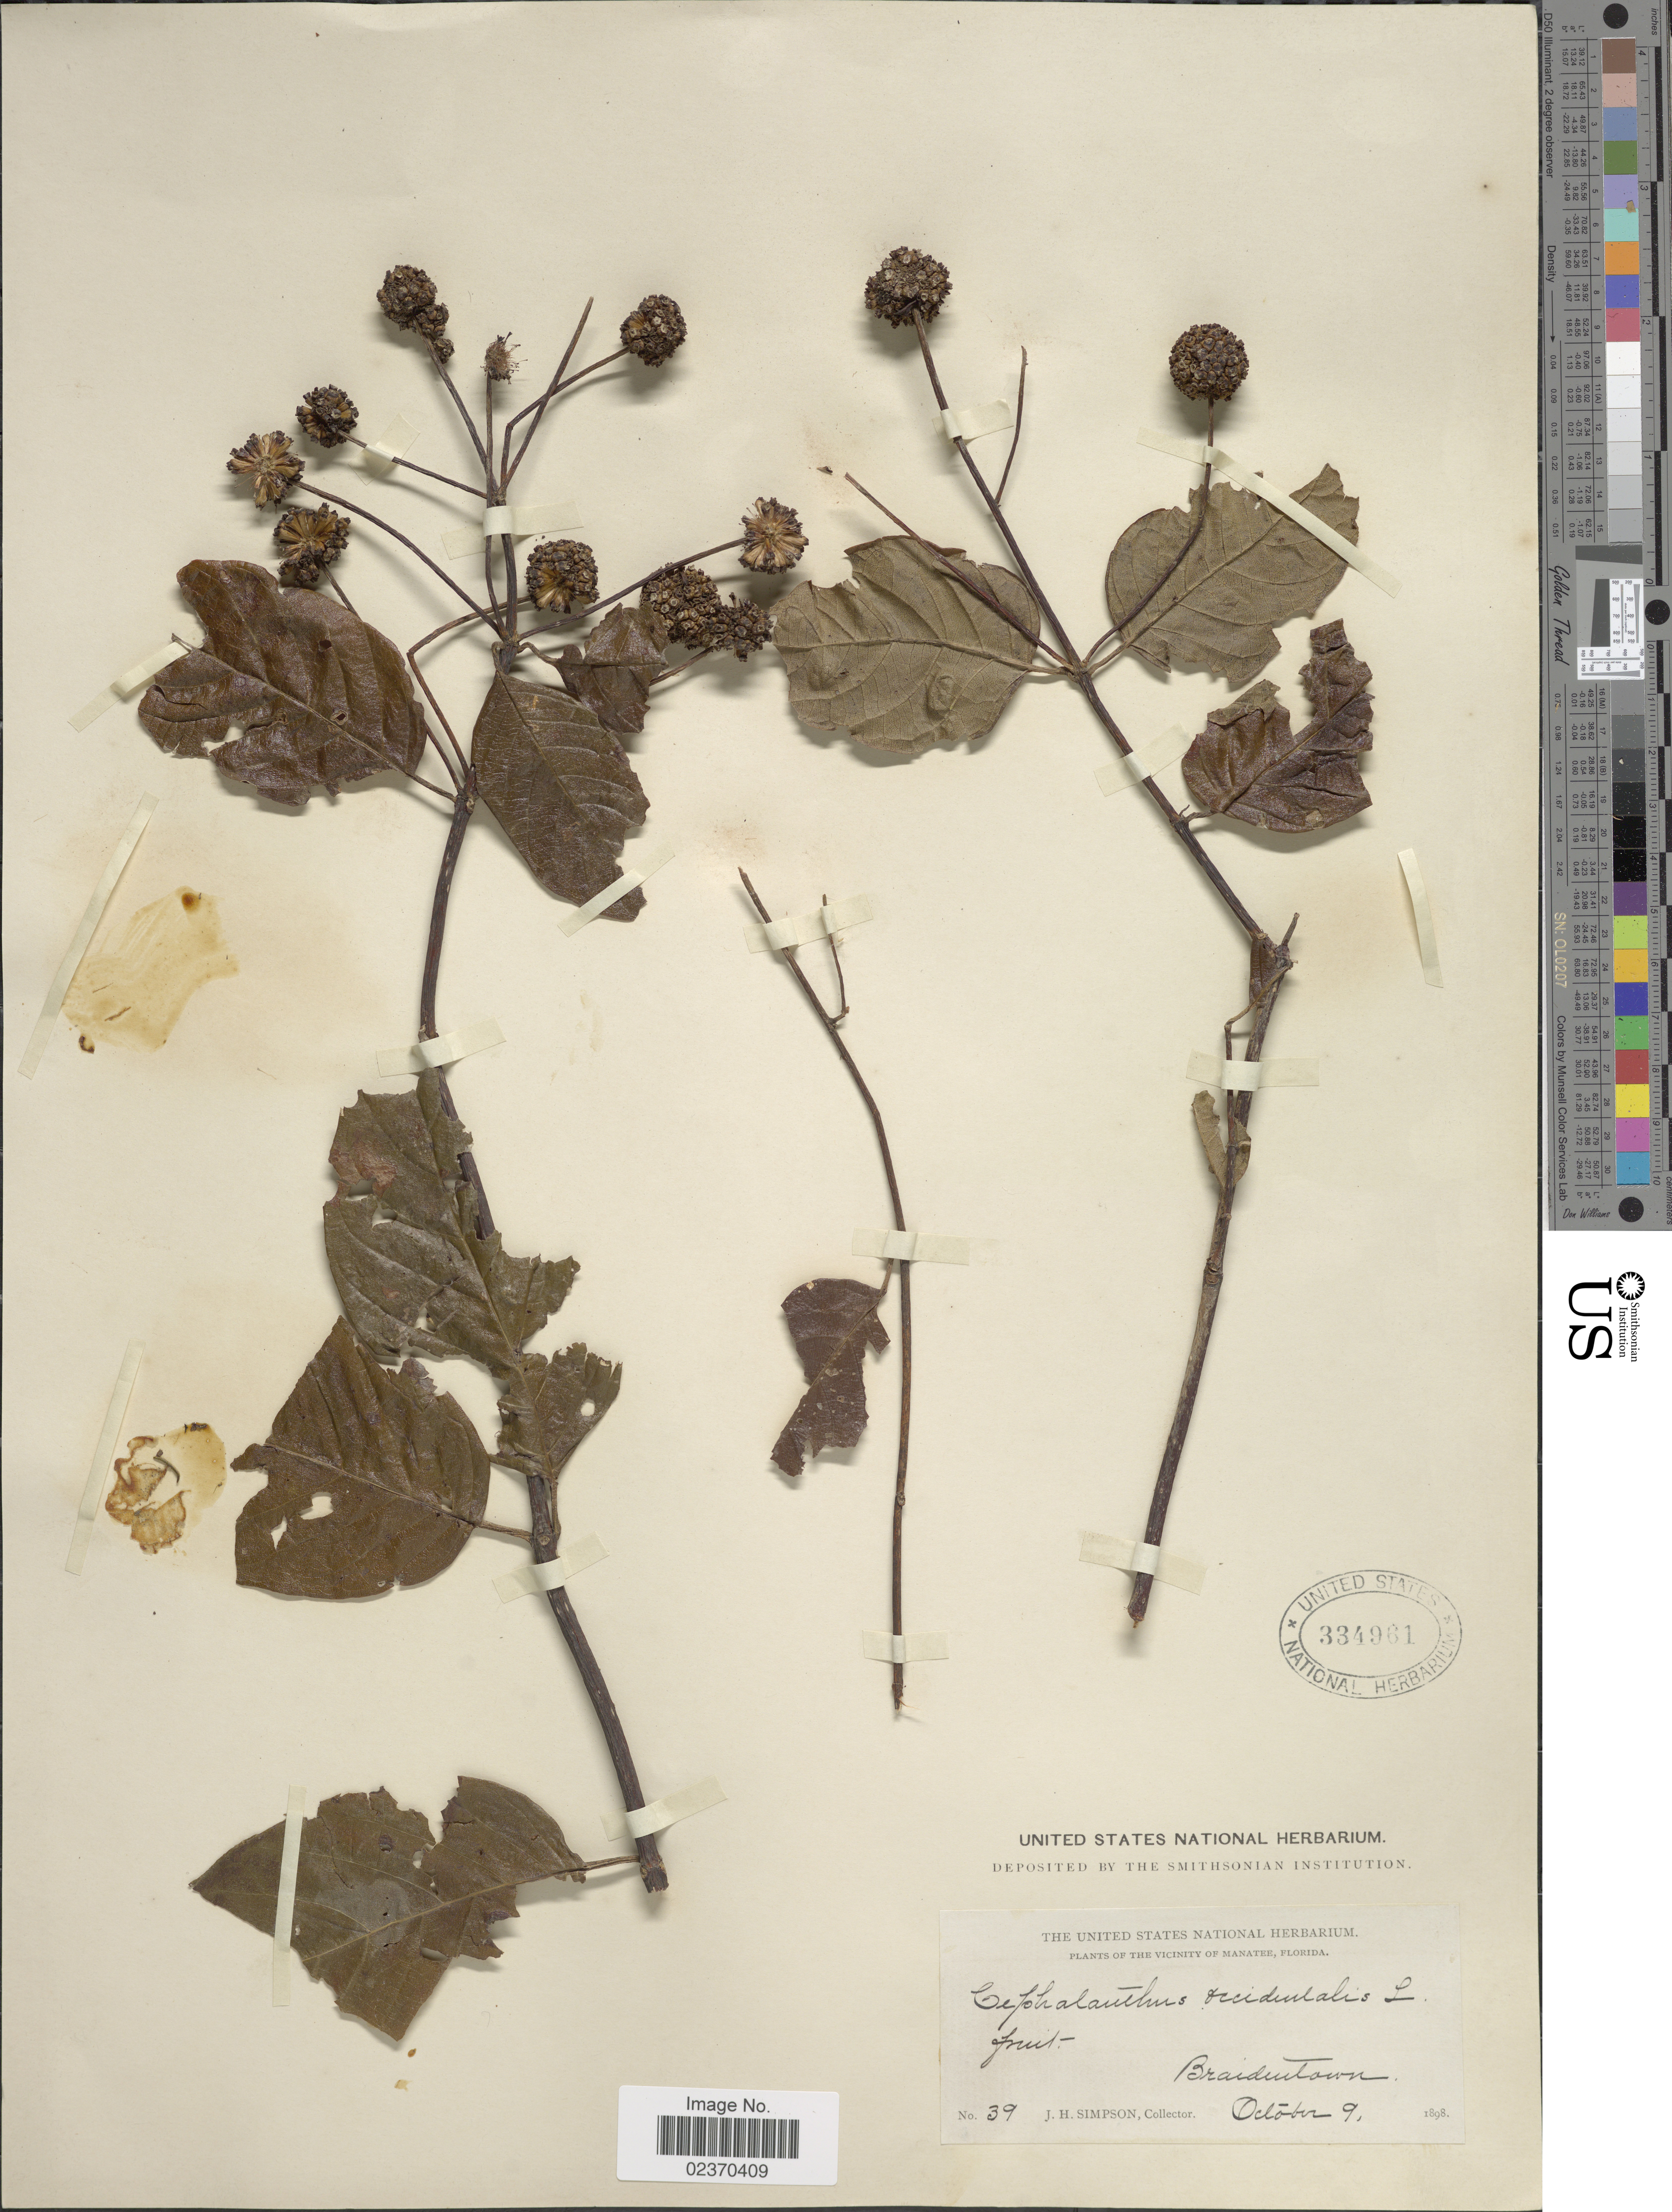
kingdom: Plantae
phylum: Tracheophyta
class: Magnoliopsida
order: Gentianales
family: Rubiaceae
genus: Cephalanthus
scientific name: Cephalanthus occidentalis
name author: L.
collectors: J. H. Simpson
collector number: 39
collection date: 1898-10-09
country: United States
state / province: Florida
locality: Vicinity of Manatee, Braidentown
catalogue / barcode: US 334961